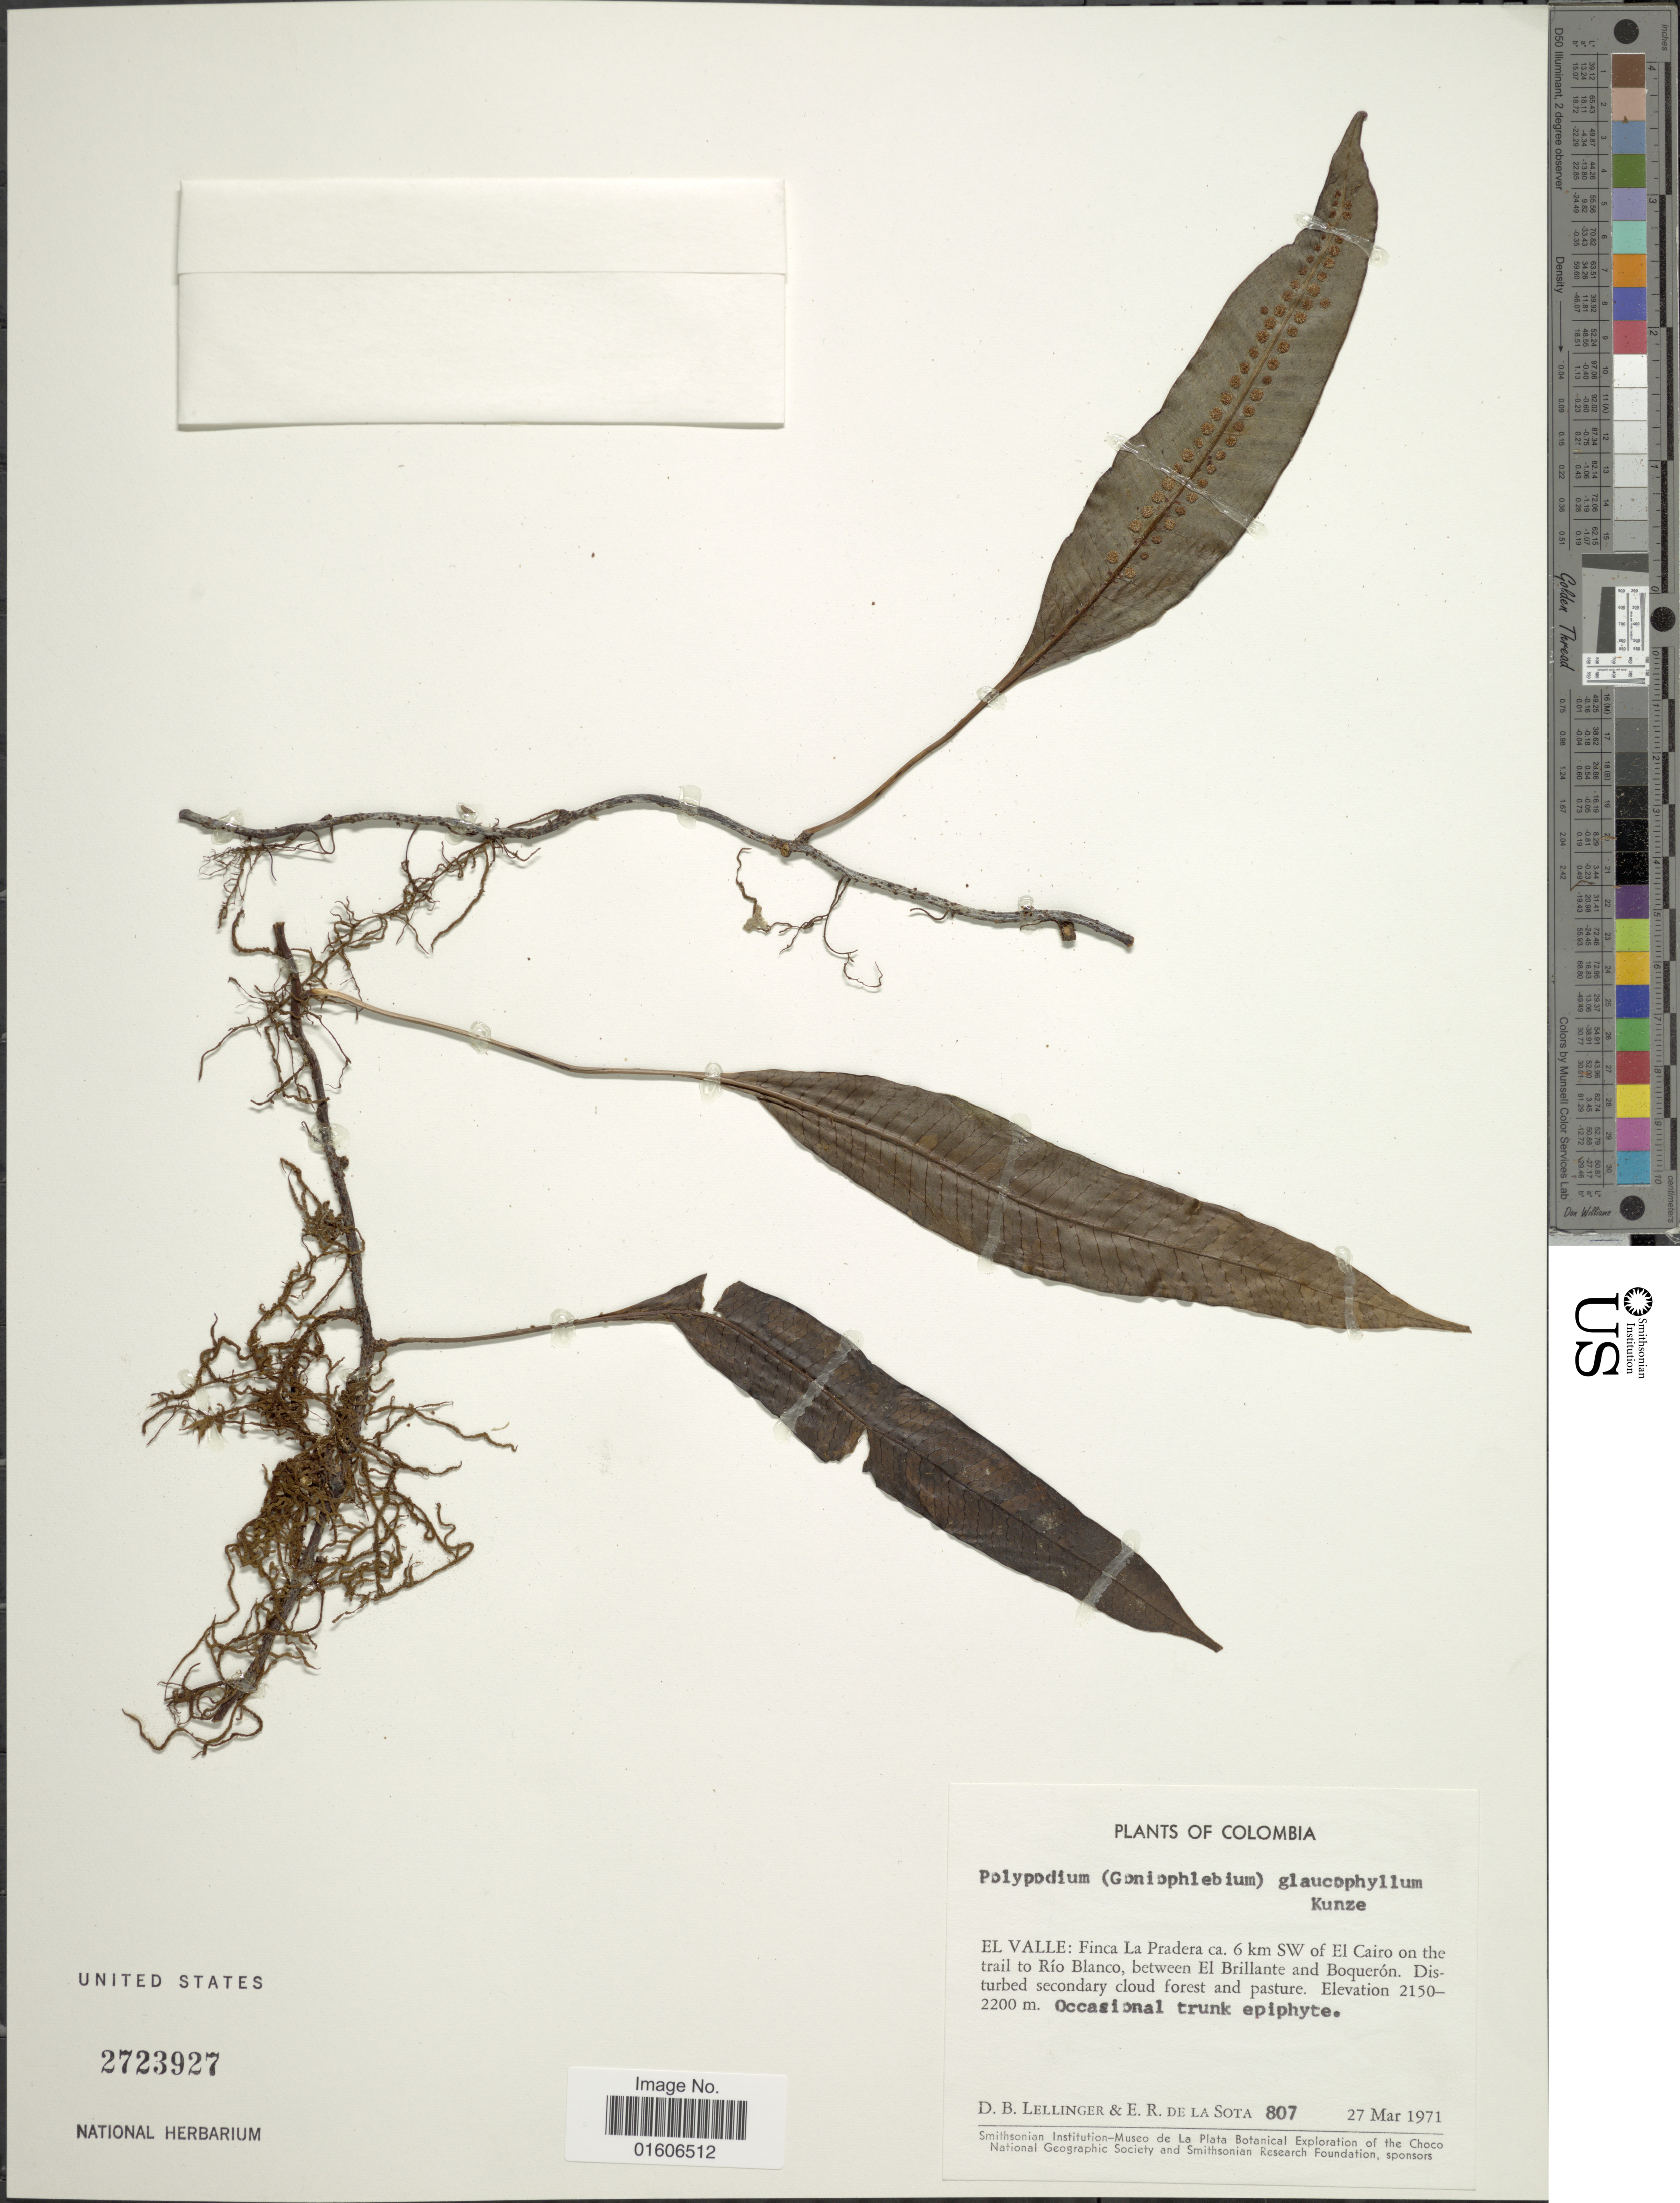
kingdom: Plantae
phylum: Tracheophyta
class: Polypodiopsida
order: Polypodiales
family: Polypodiaceae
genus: Serpocaulon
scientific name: Serpocaulon levigatum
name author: (Cav.) A.R. Sm.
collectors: D. B. Lellinger & E. R. de la Sota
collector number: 807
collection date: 1971-03-27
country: Colombia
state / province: Valle del Cauca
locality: El Valle: Finca La Pradera ca. 6 km SW of El Cairo on the trail to Río Blanco, between El Brillante and Boquerón.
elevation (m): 2150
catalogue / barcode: US 2723927